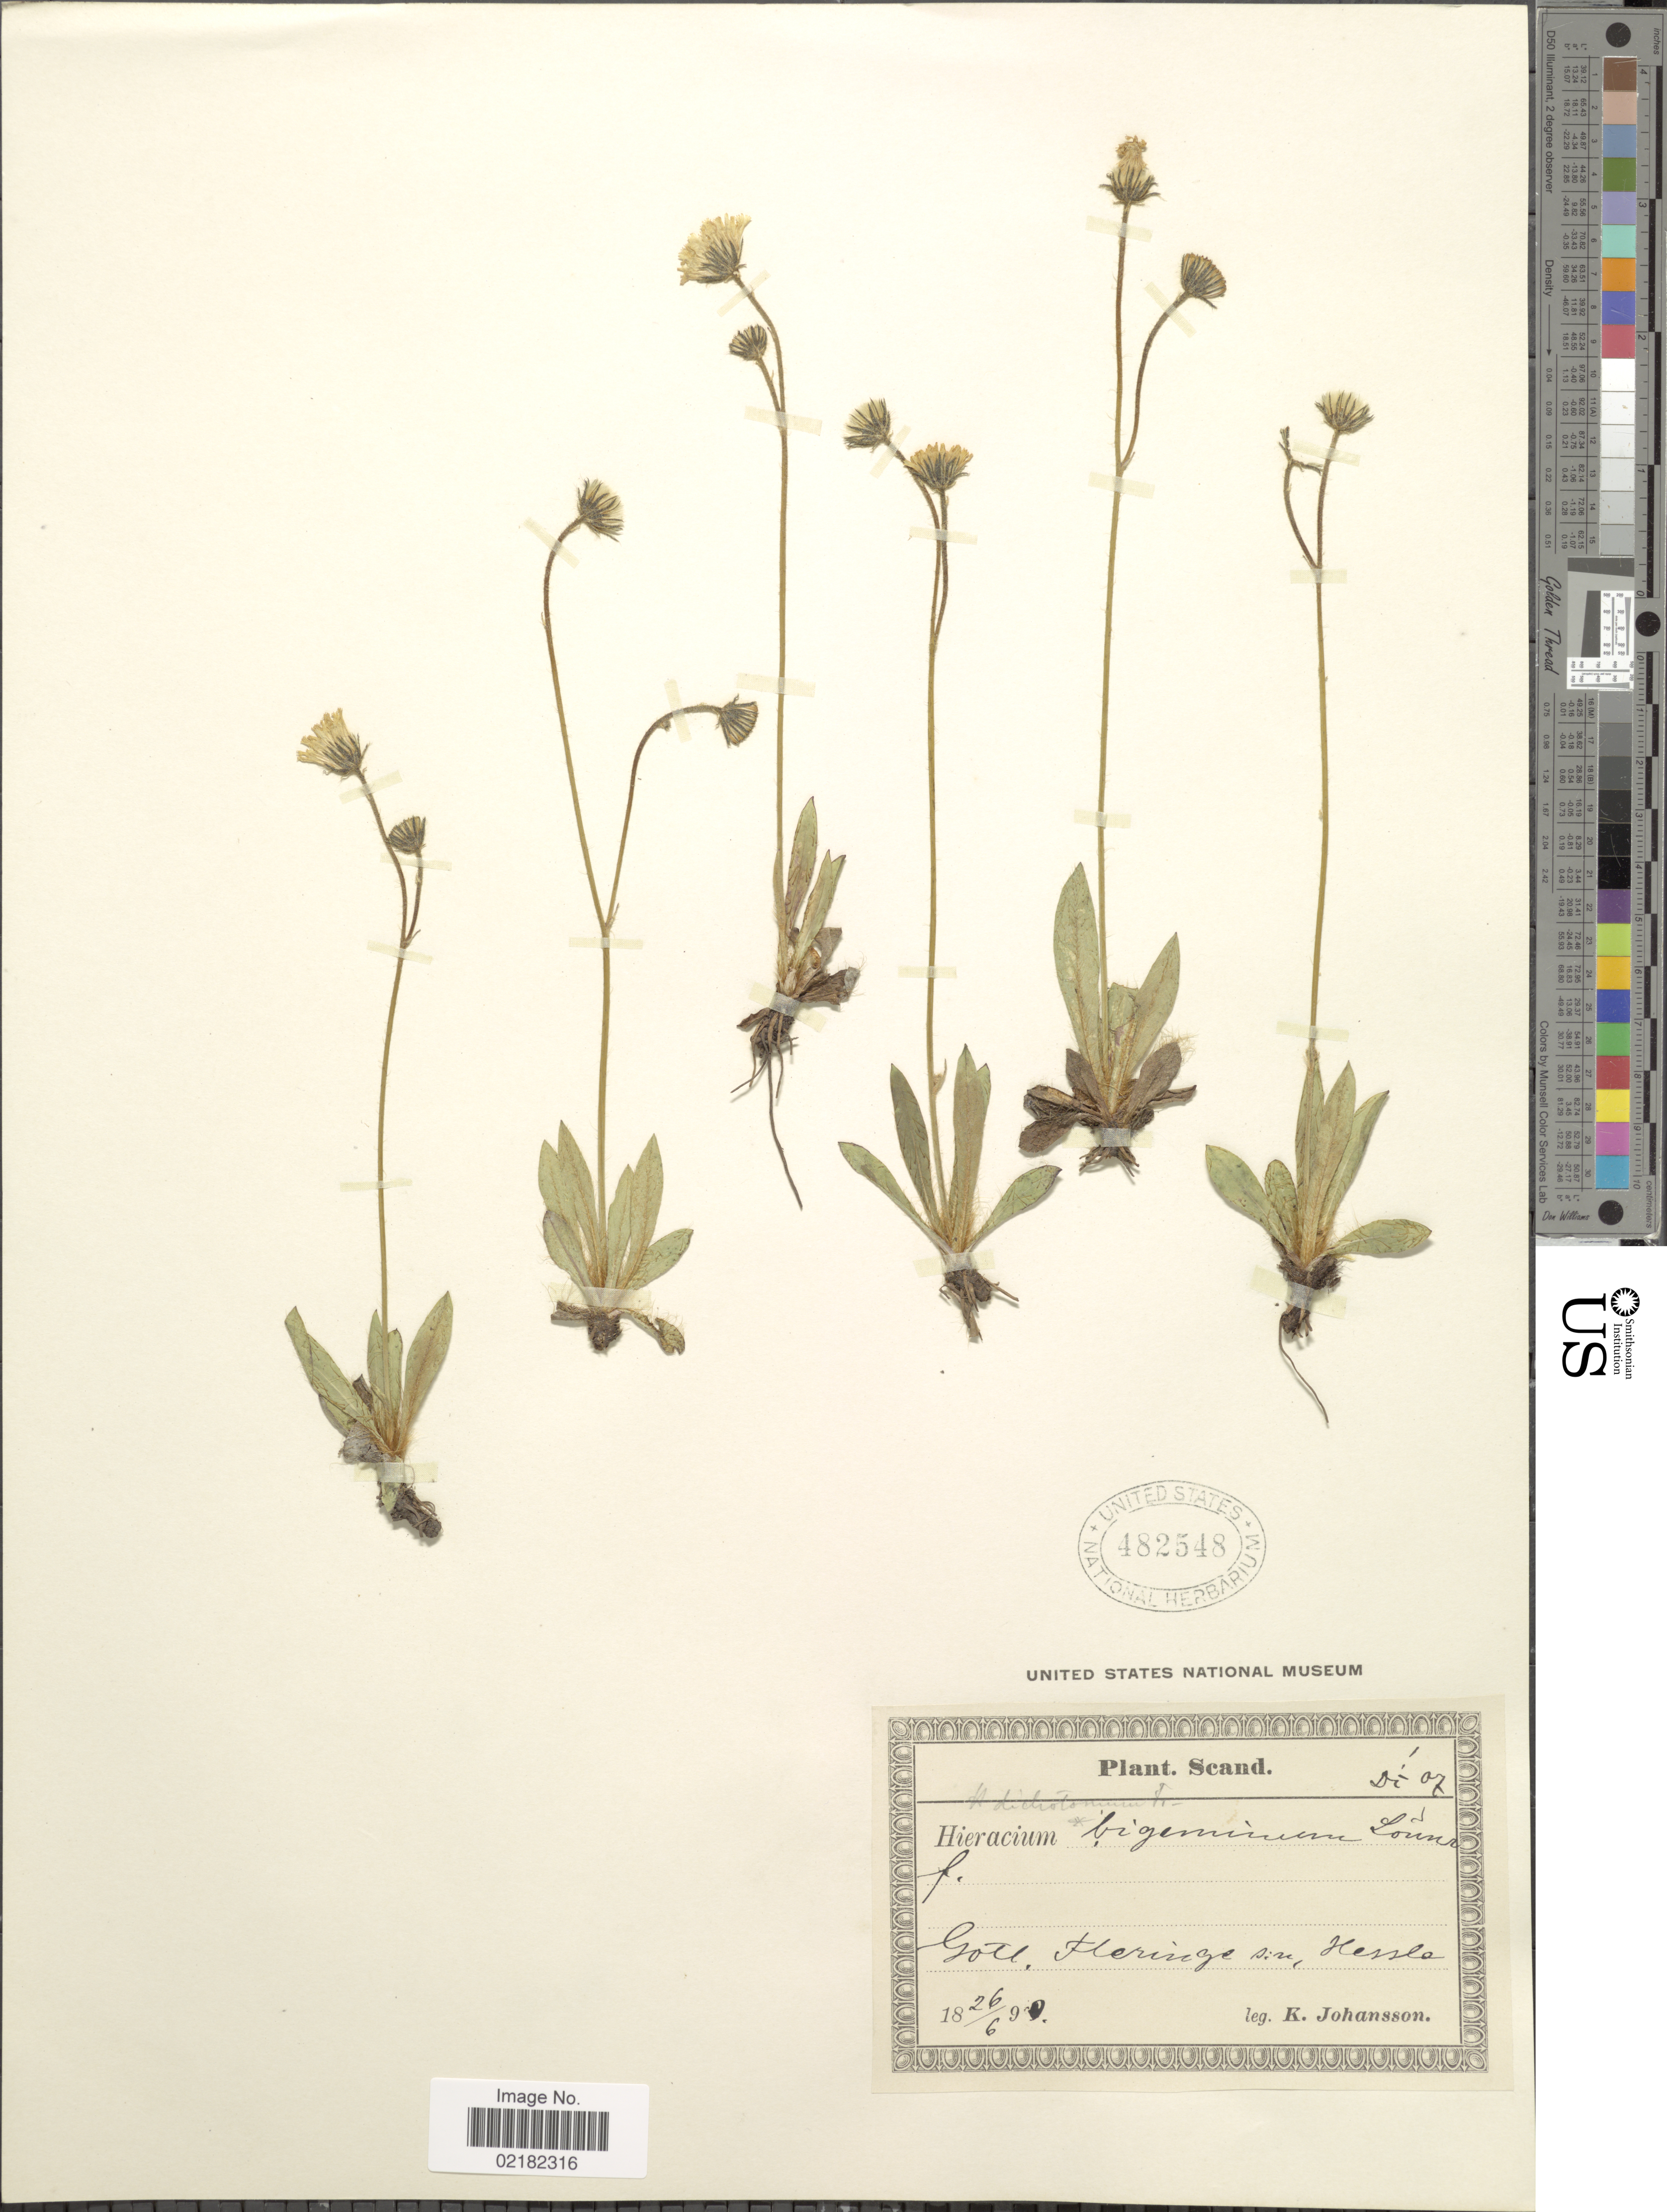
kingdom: Plantae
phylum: Tracheophyta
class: Magnoliopsida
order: Asterales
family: Asteraceae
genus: Hieracium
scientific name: Hieracium bigeminum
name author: Lönnr.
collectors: K. Johansson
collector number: Di 07*?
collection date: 1890-06-26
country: Sweden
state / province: Gotland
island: Gotland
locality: Fleringe s:n, Hessle.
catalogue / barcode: US 482548